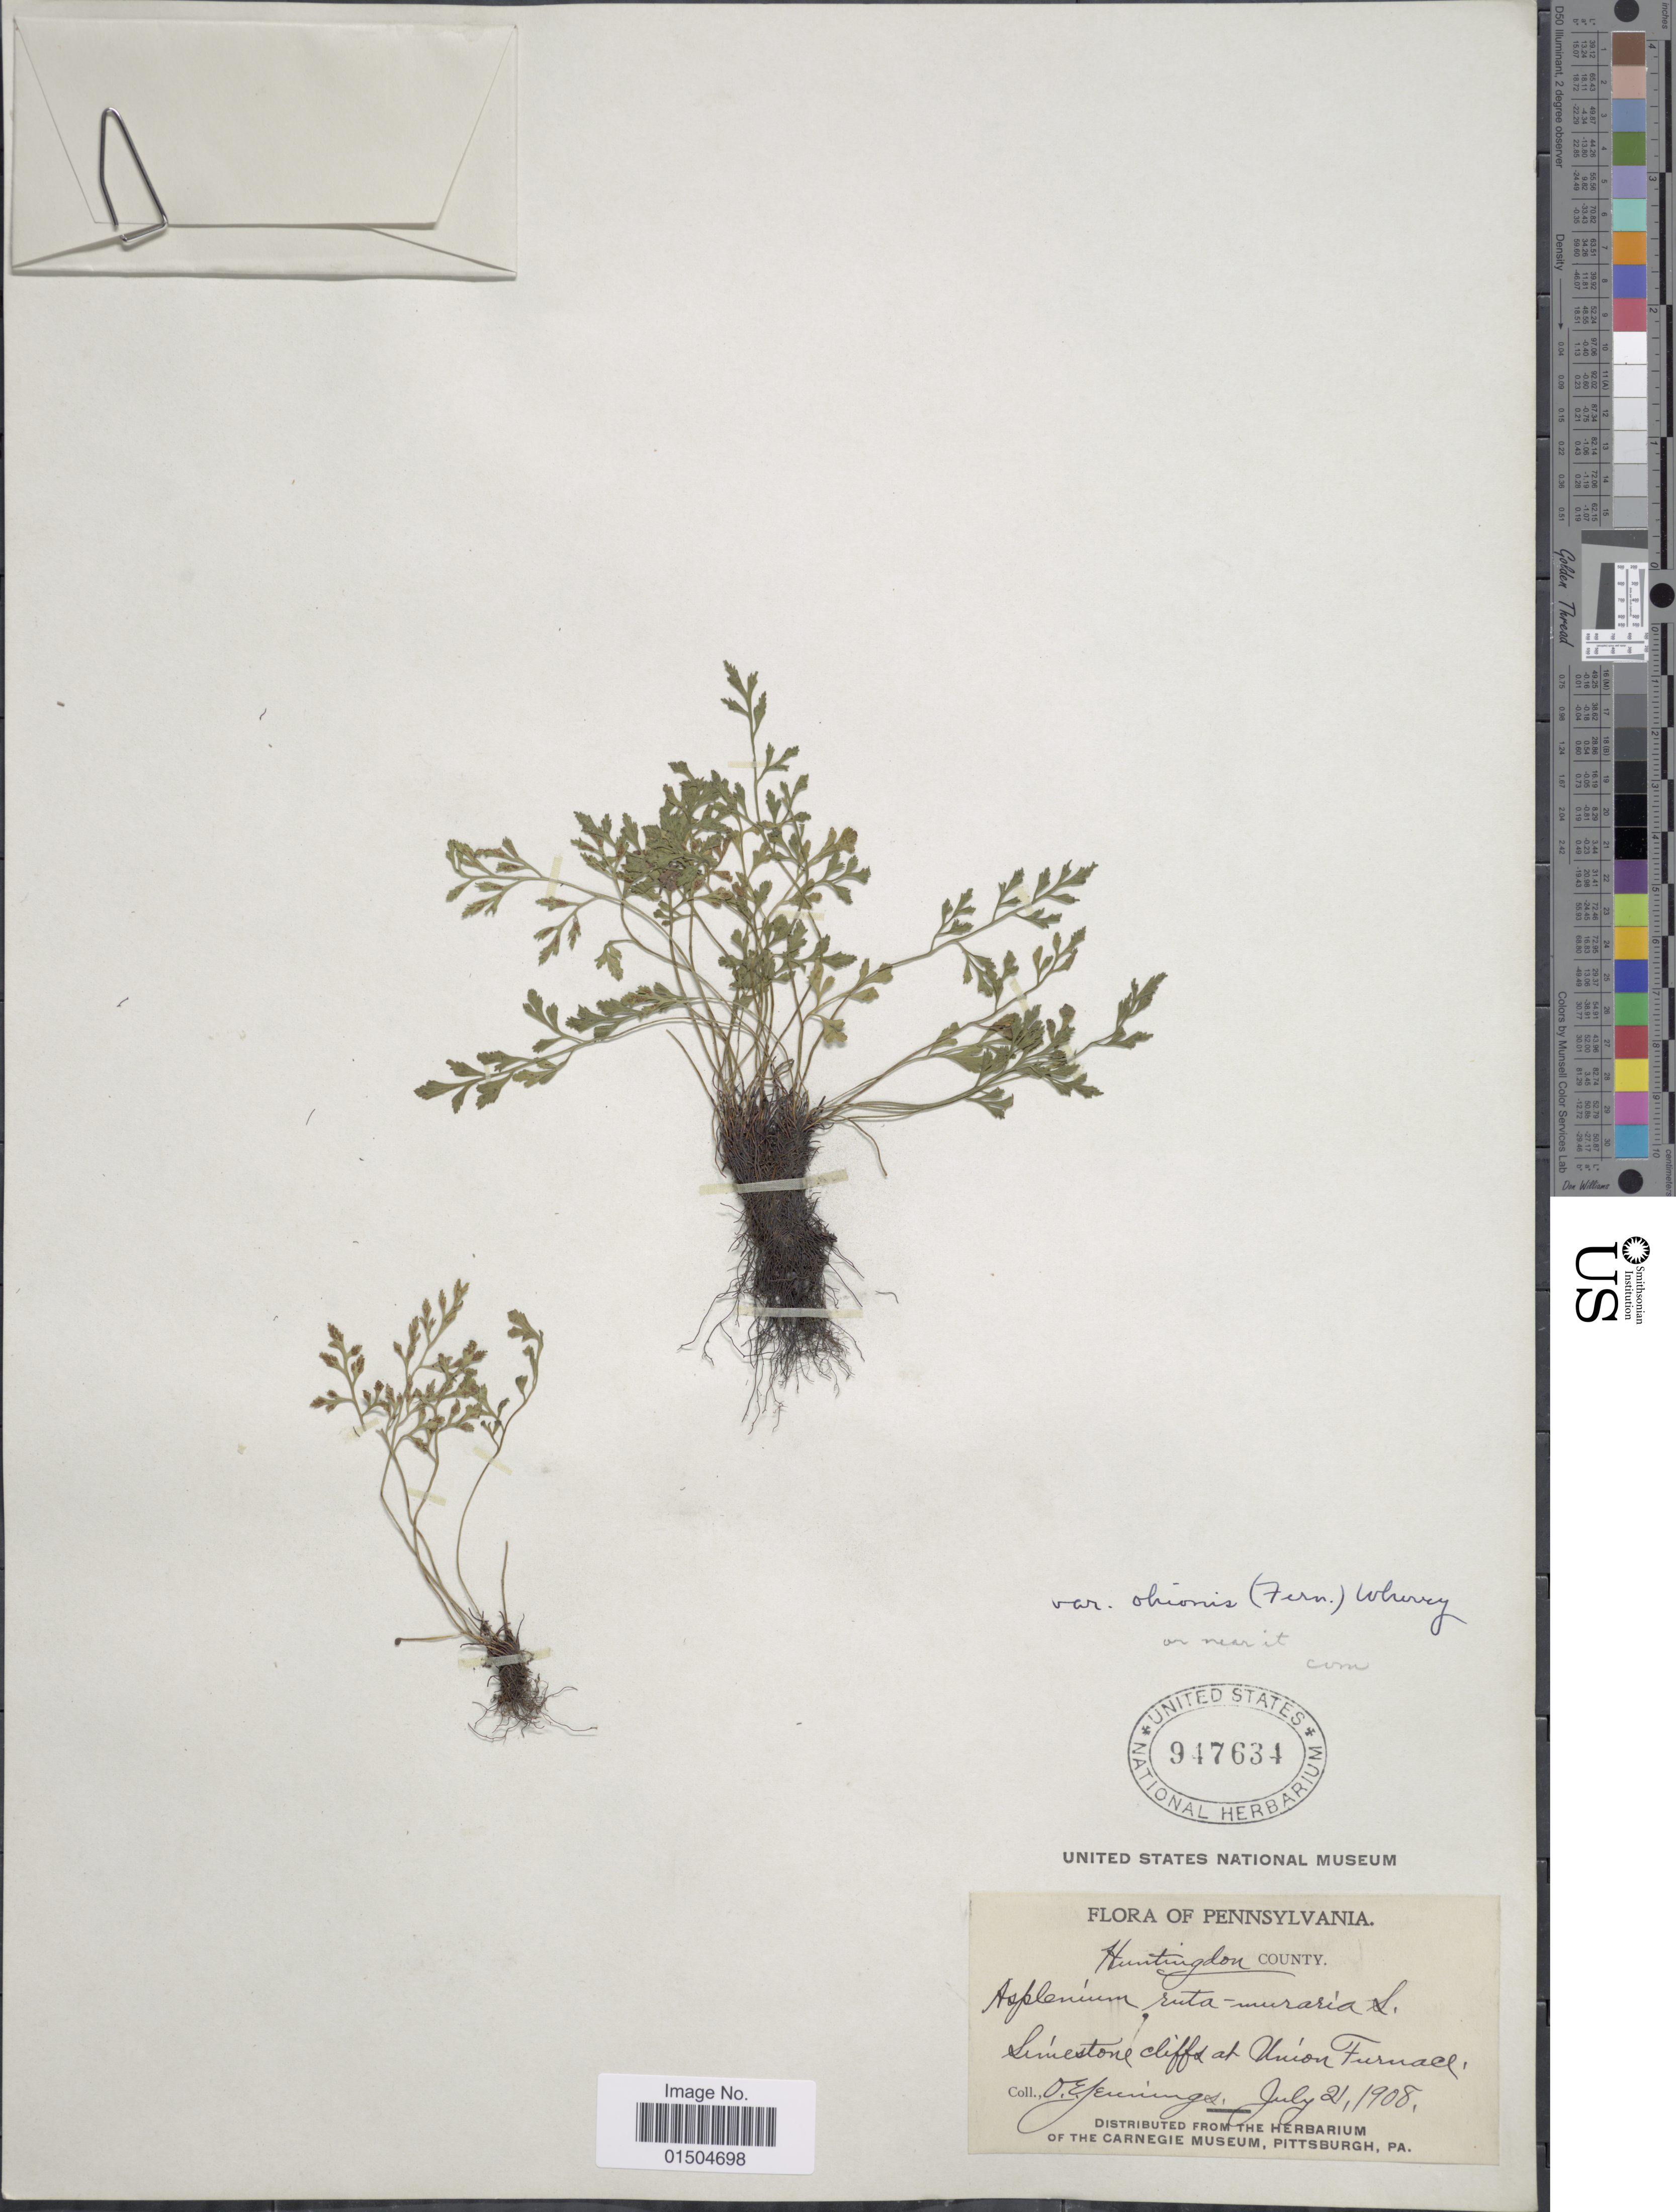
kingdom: Plantae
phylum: Tracheophyta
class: Polypodiopsida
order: Polypodiales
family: Aspleniaceae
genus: Asplenium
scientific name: Asplenium ruta-muraria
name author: L.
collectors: O. E. Jennings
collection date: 1908-07-21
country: United States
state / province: Pennsylvania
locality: Huntingdon County. Limestone cliffs at Union Furnace.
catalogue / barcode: US 947634